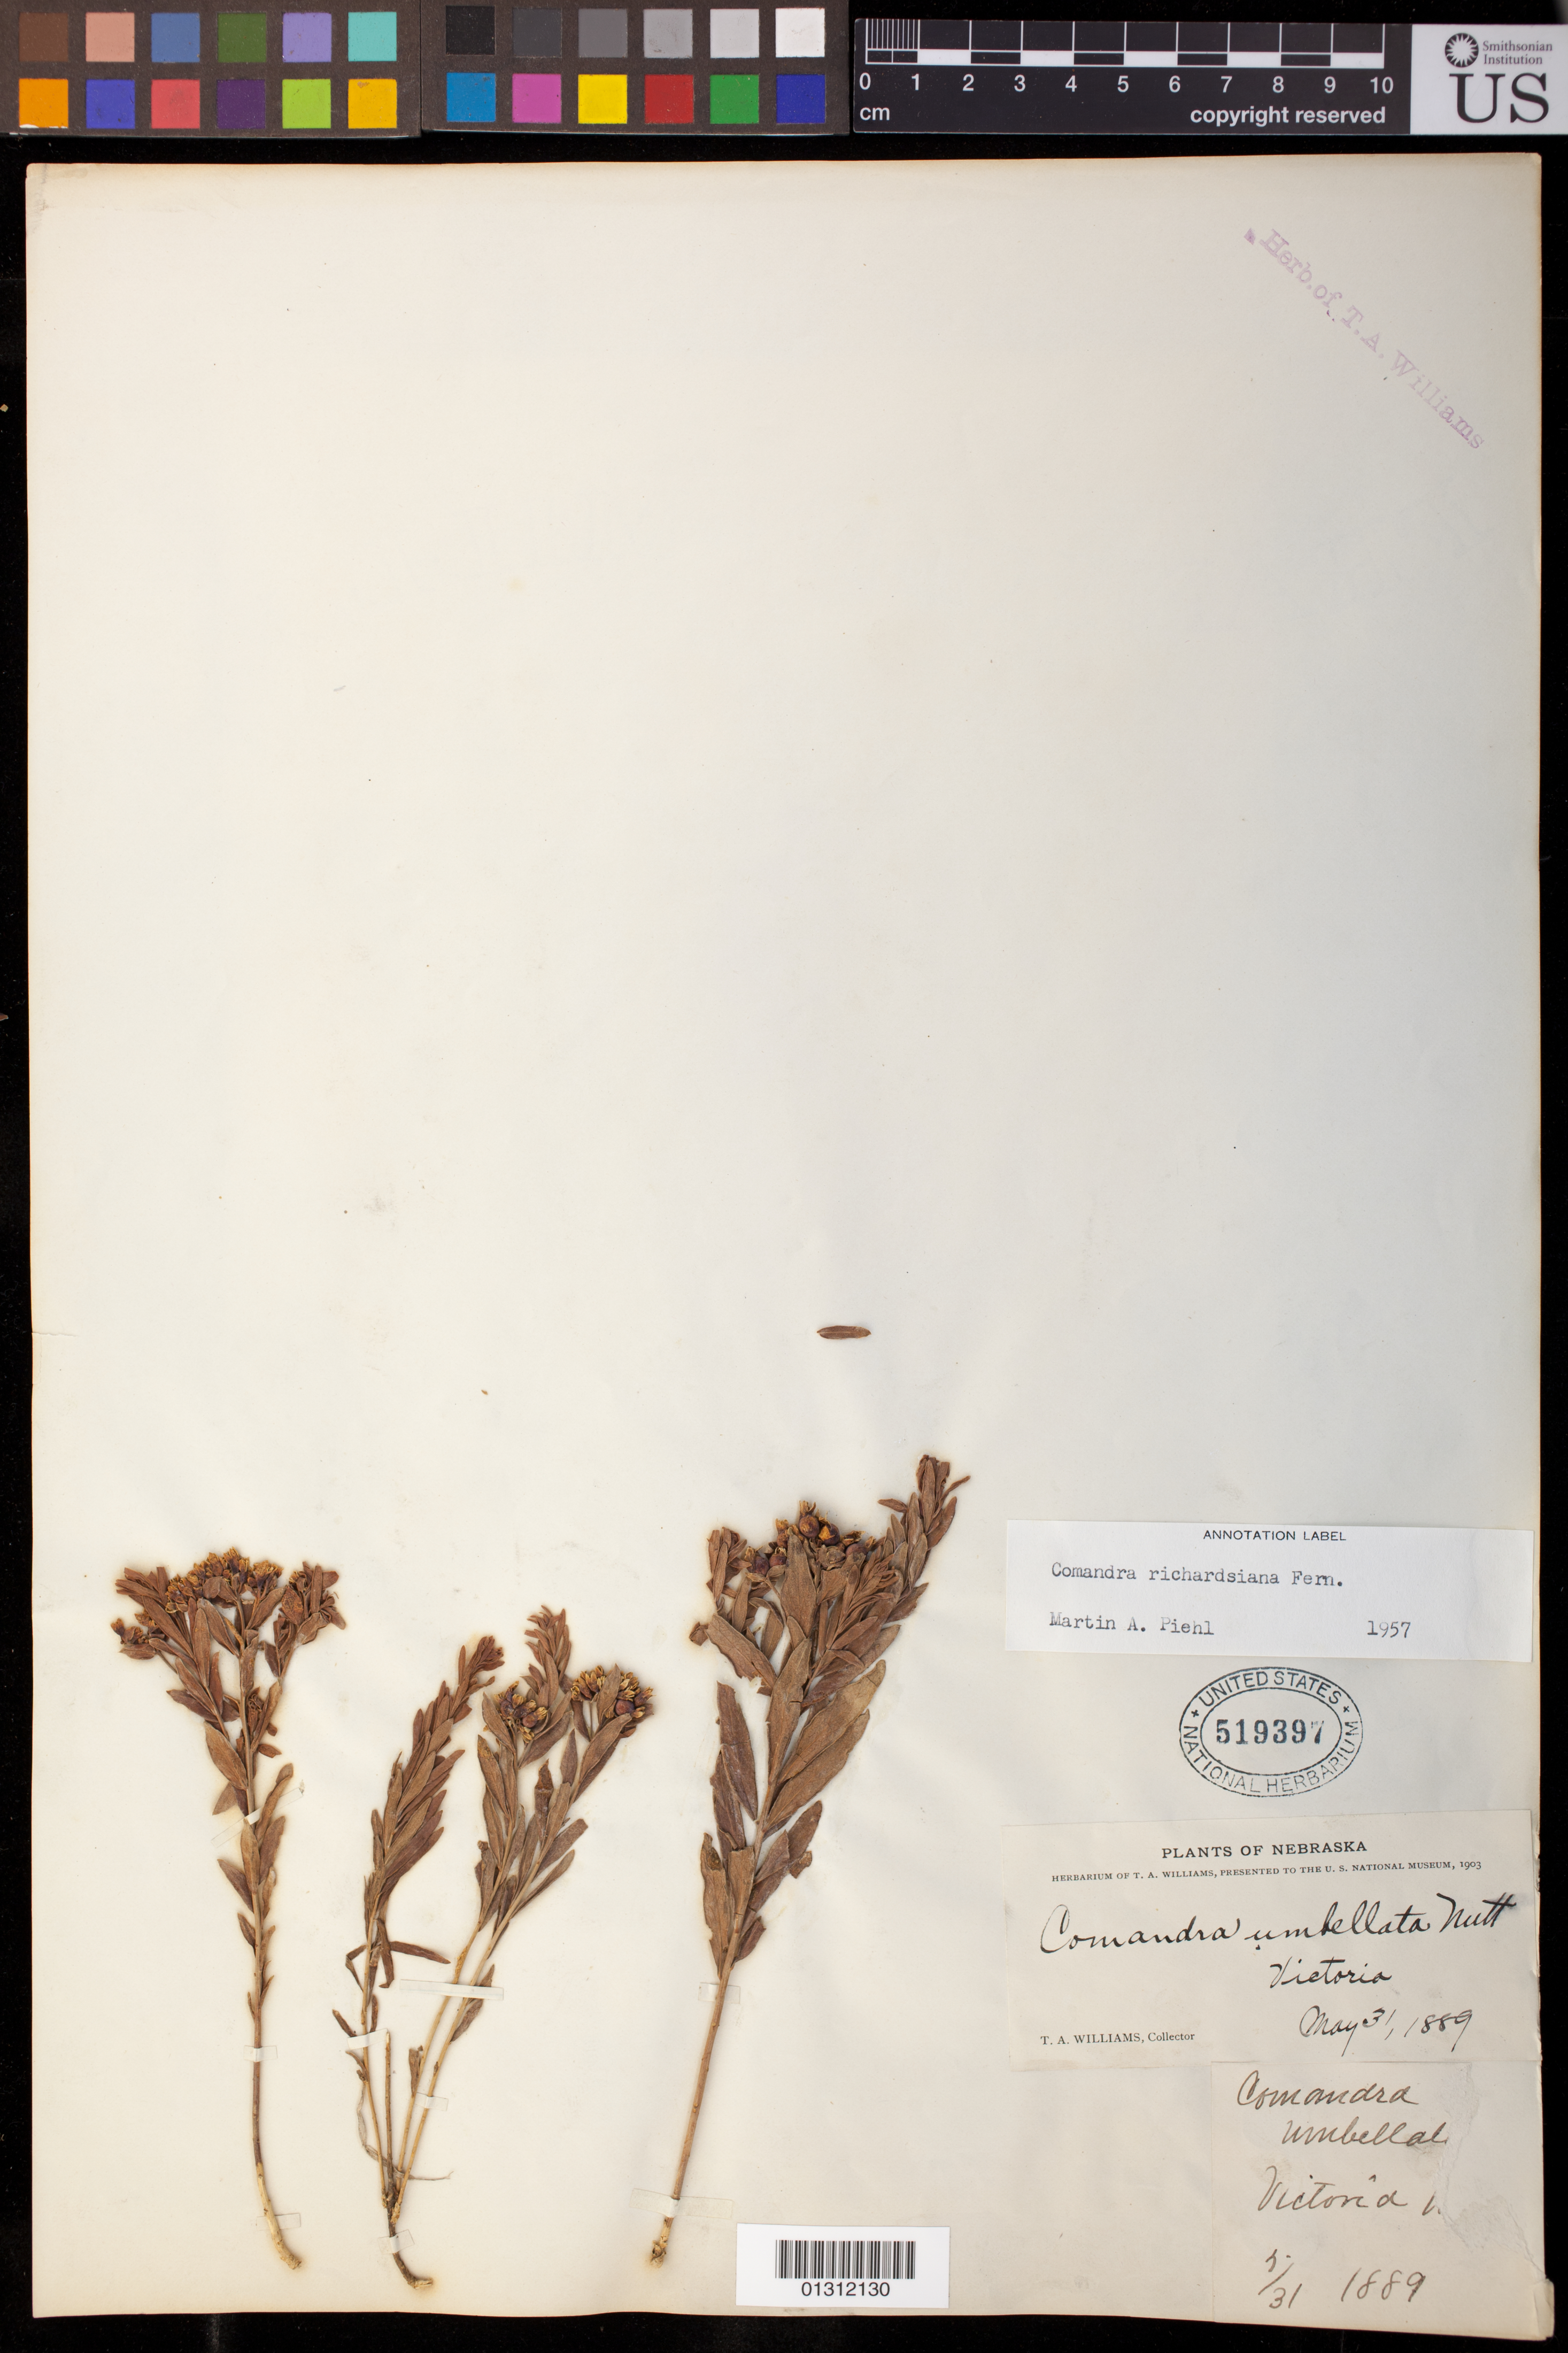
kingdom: Plantae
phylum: Tracheophyta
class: Magnoliopsida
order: Santalales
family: Comandraceae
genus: Comandra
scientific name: Comandra richardsiana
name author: Fernald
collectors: T. A. Williams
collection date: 1889-05-31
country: United States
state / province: Nebraska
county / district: Custer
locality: Victoria C.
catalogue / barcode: US 519397